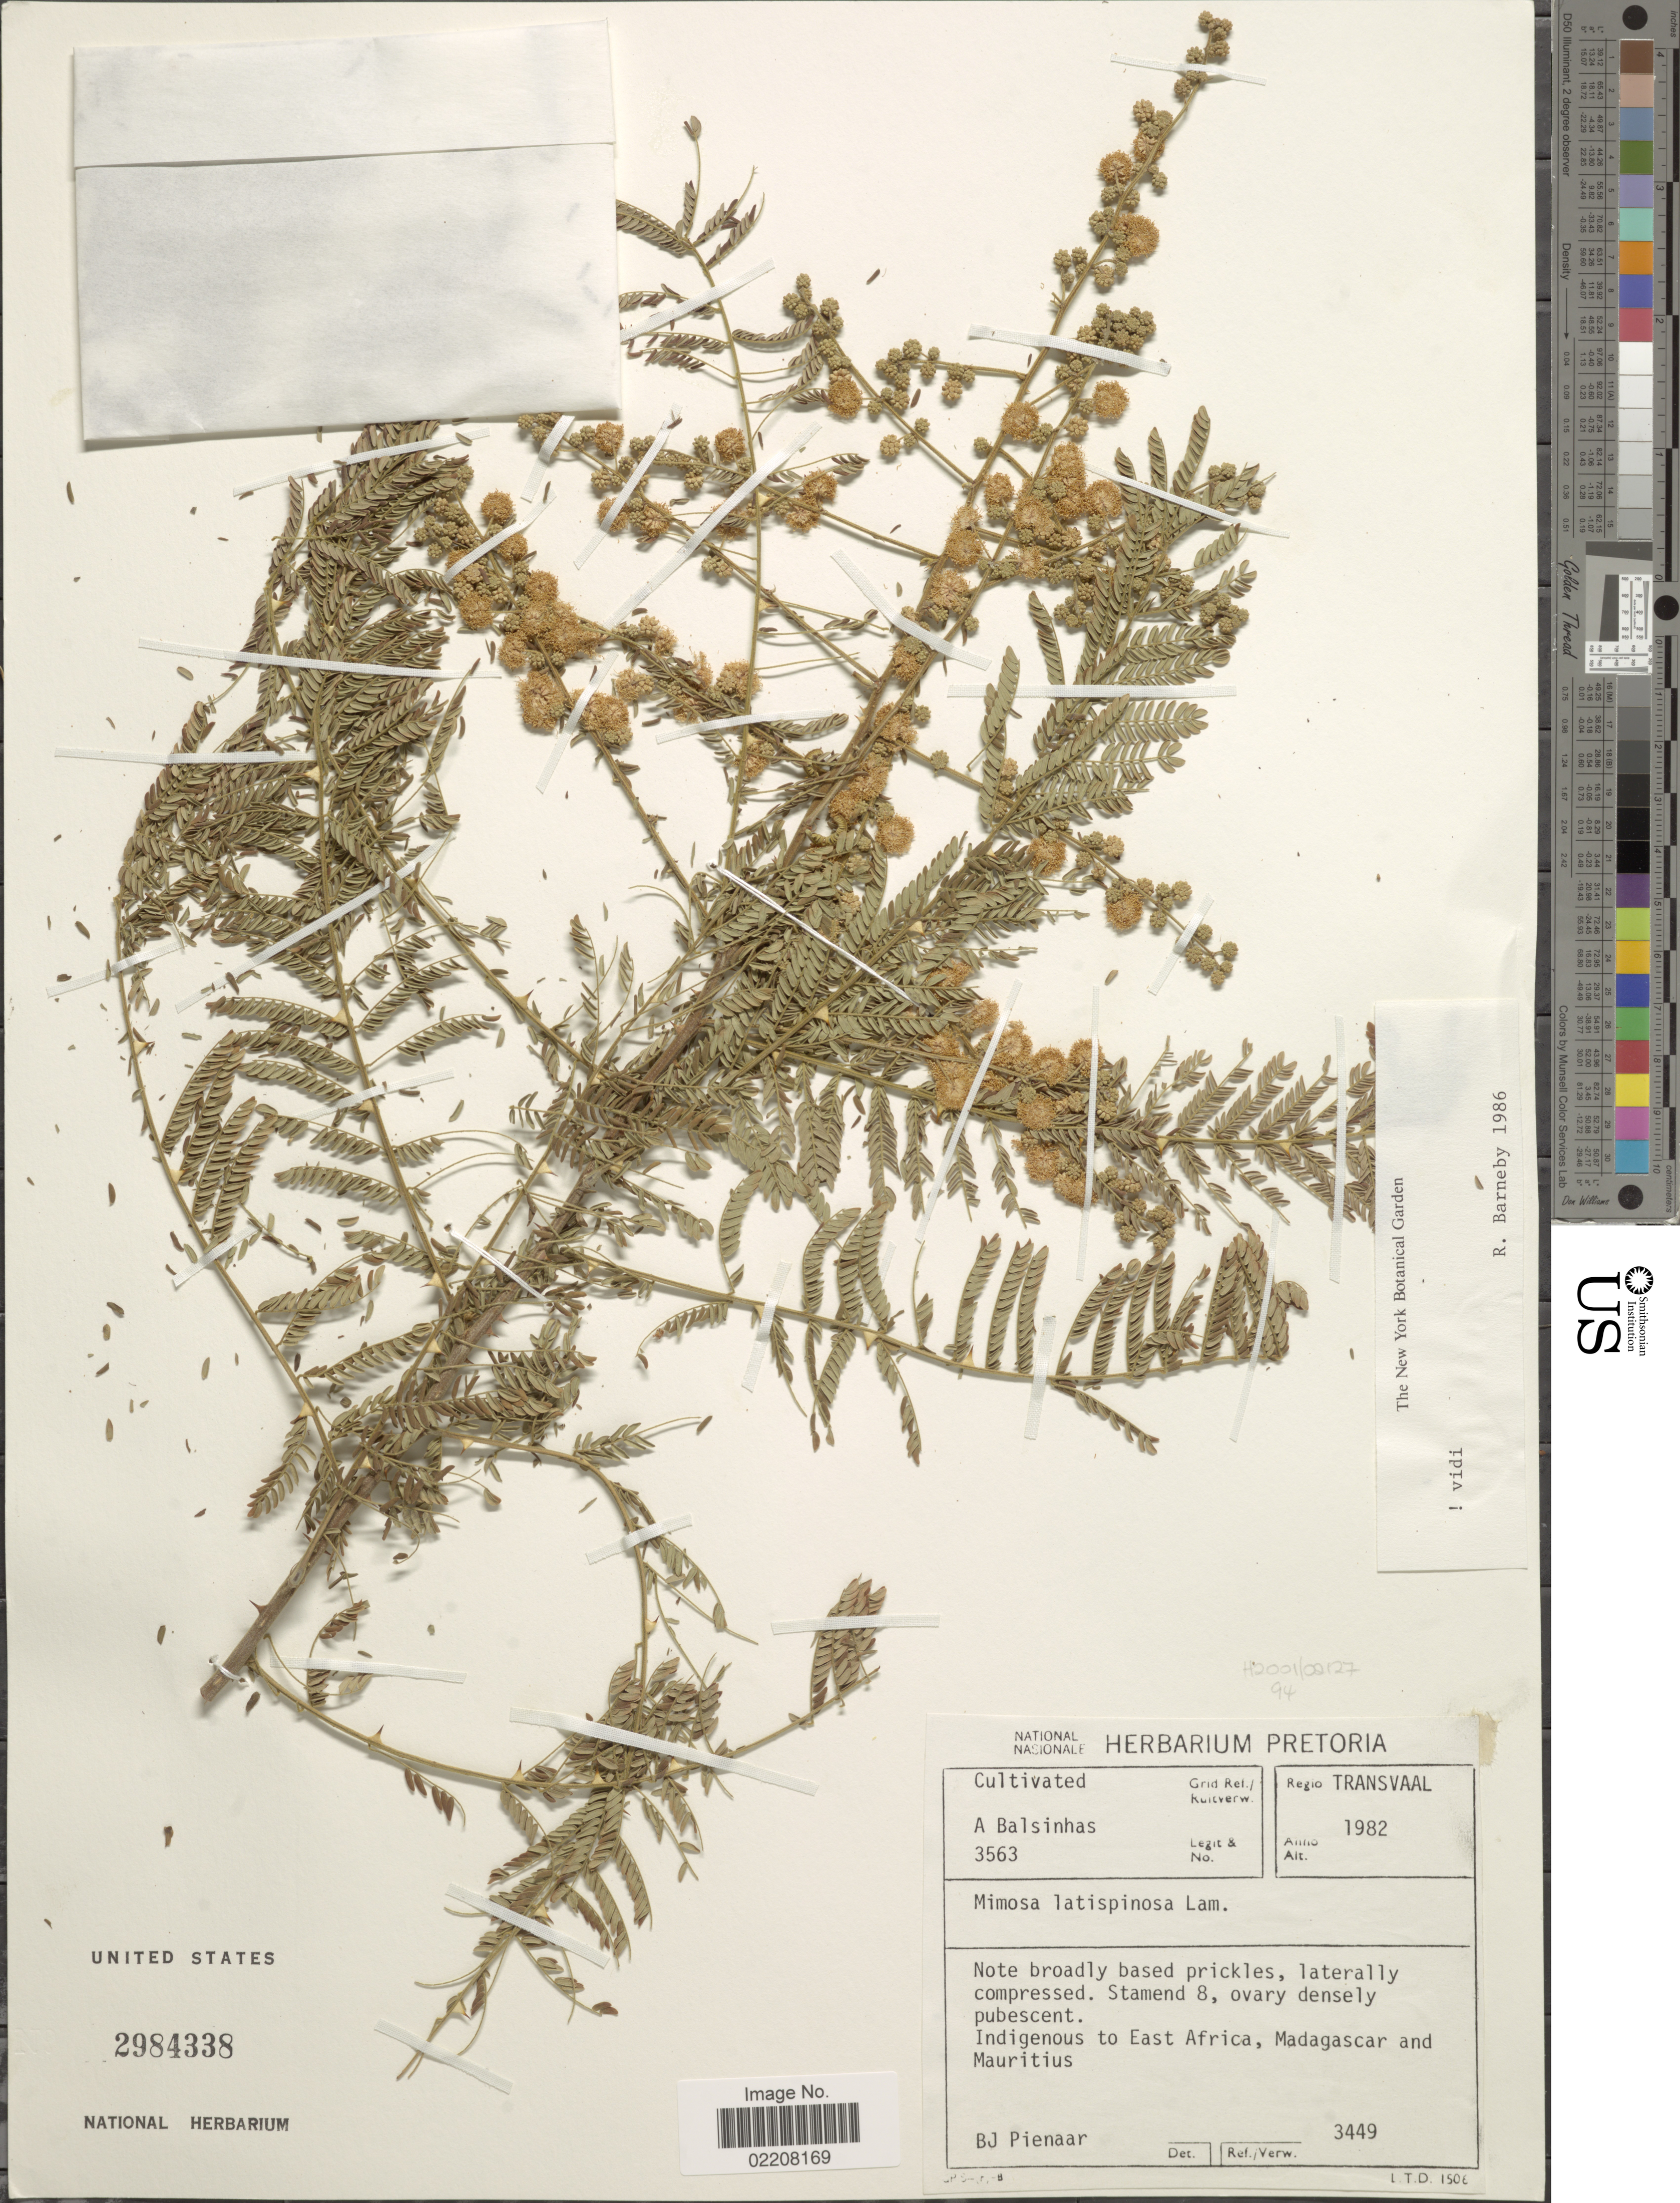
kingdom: Plantae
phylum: Tracheophyta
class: Magnoliopsida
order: Fabales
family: Fabaceae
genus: Mimosa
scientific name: Mimosa latispinosa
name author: Lam.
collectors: A. A. Balsinhas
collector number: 3563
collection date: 1982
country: South Africa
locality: Regio Transvaal. East Africa, Madagascar and Mauritius [unsure placement]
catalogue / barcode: US 2984338